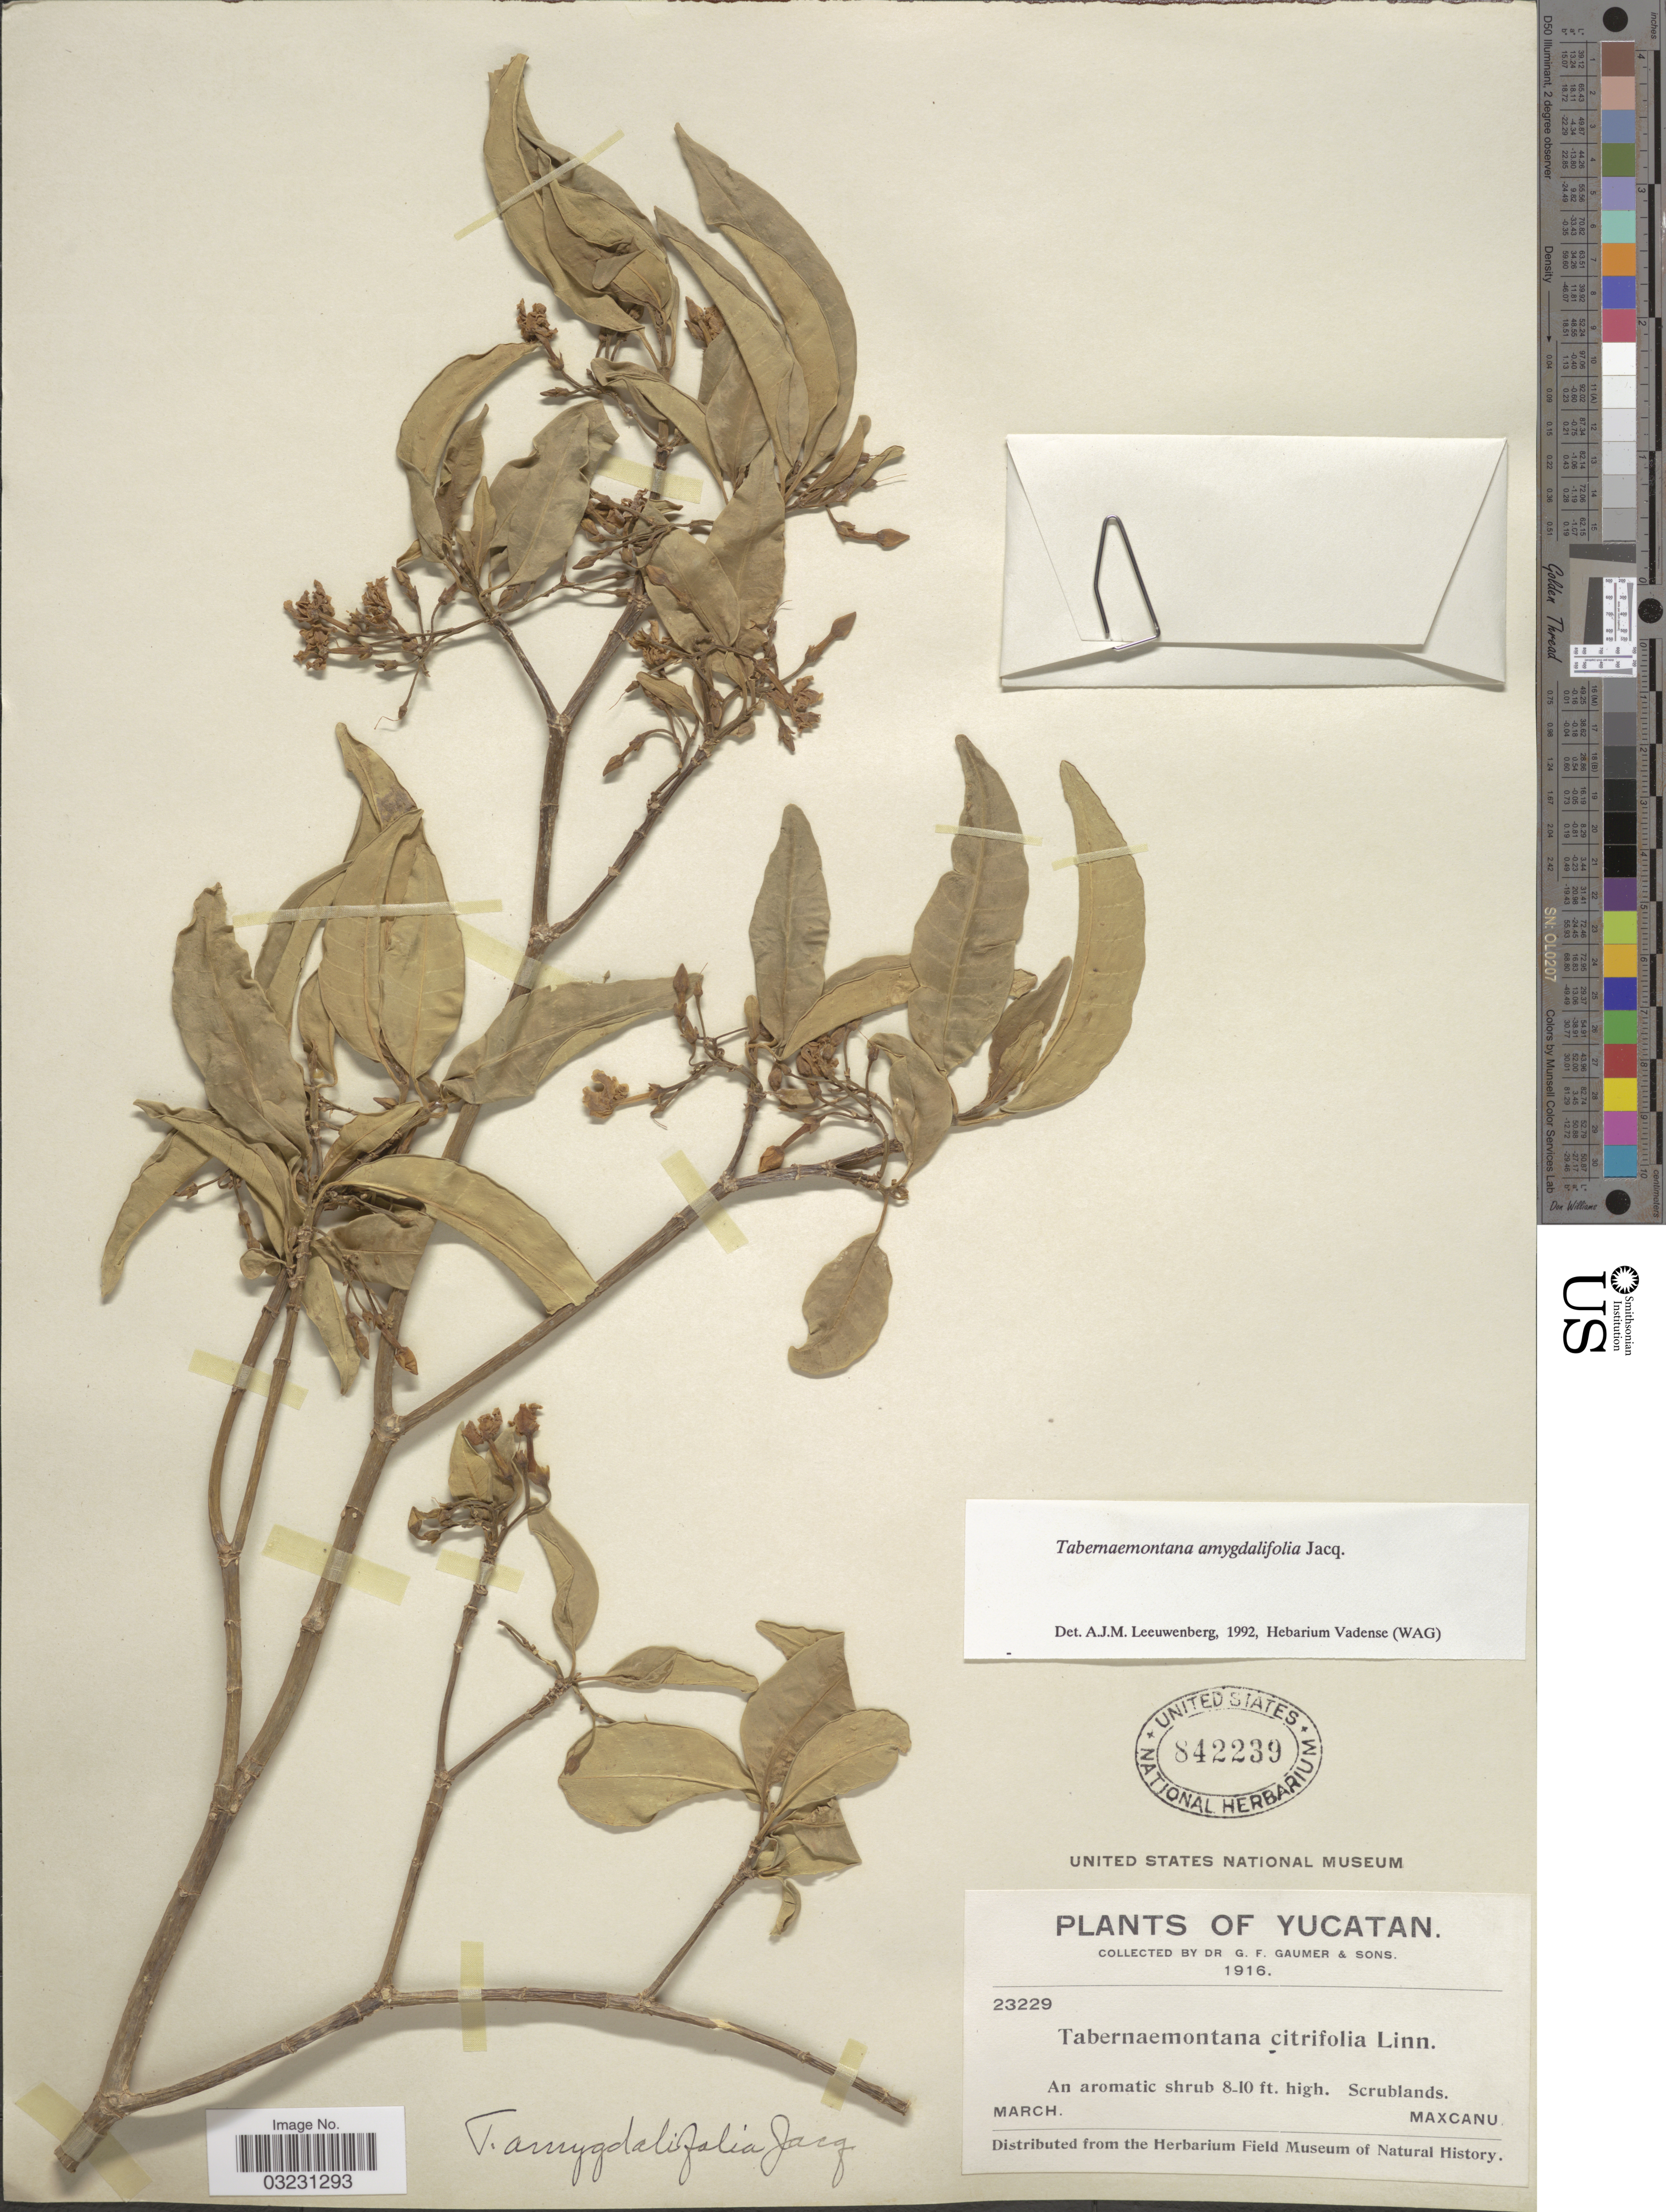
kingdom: Plantae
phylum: Tracheophyta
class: Magnoliopsida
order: Gentianales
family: Apocynaceae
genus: Tabernaemontana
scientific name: Tabernaemontana amygdalifolia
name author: Jacq.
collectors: G. F. Gaumer & Sons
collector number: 23229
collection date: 1916-03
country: Mexico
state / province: Yucatán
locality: Maxcanu.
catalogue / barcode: US 842239